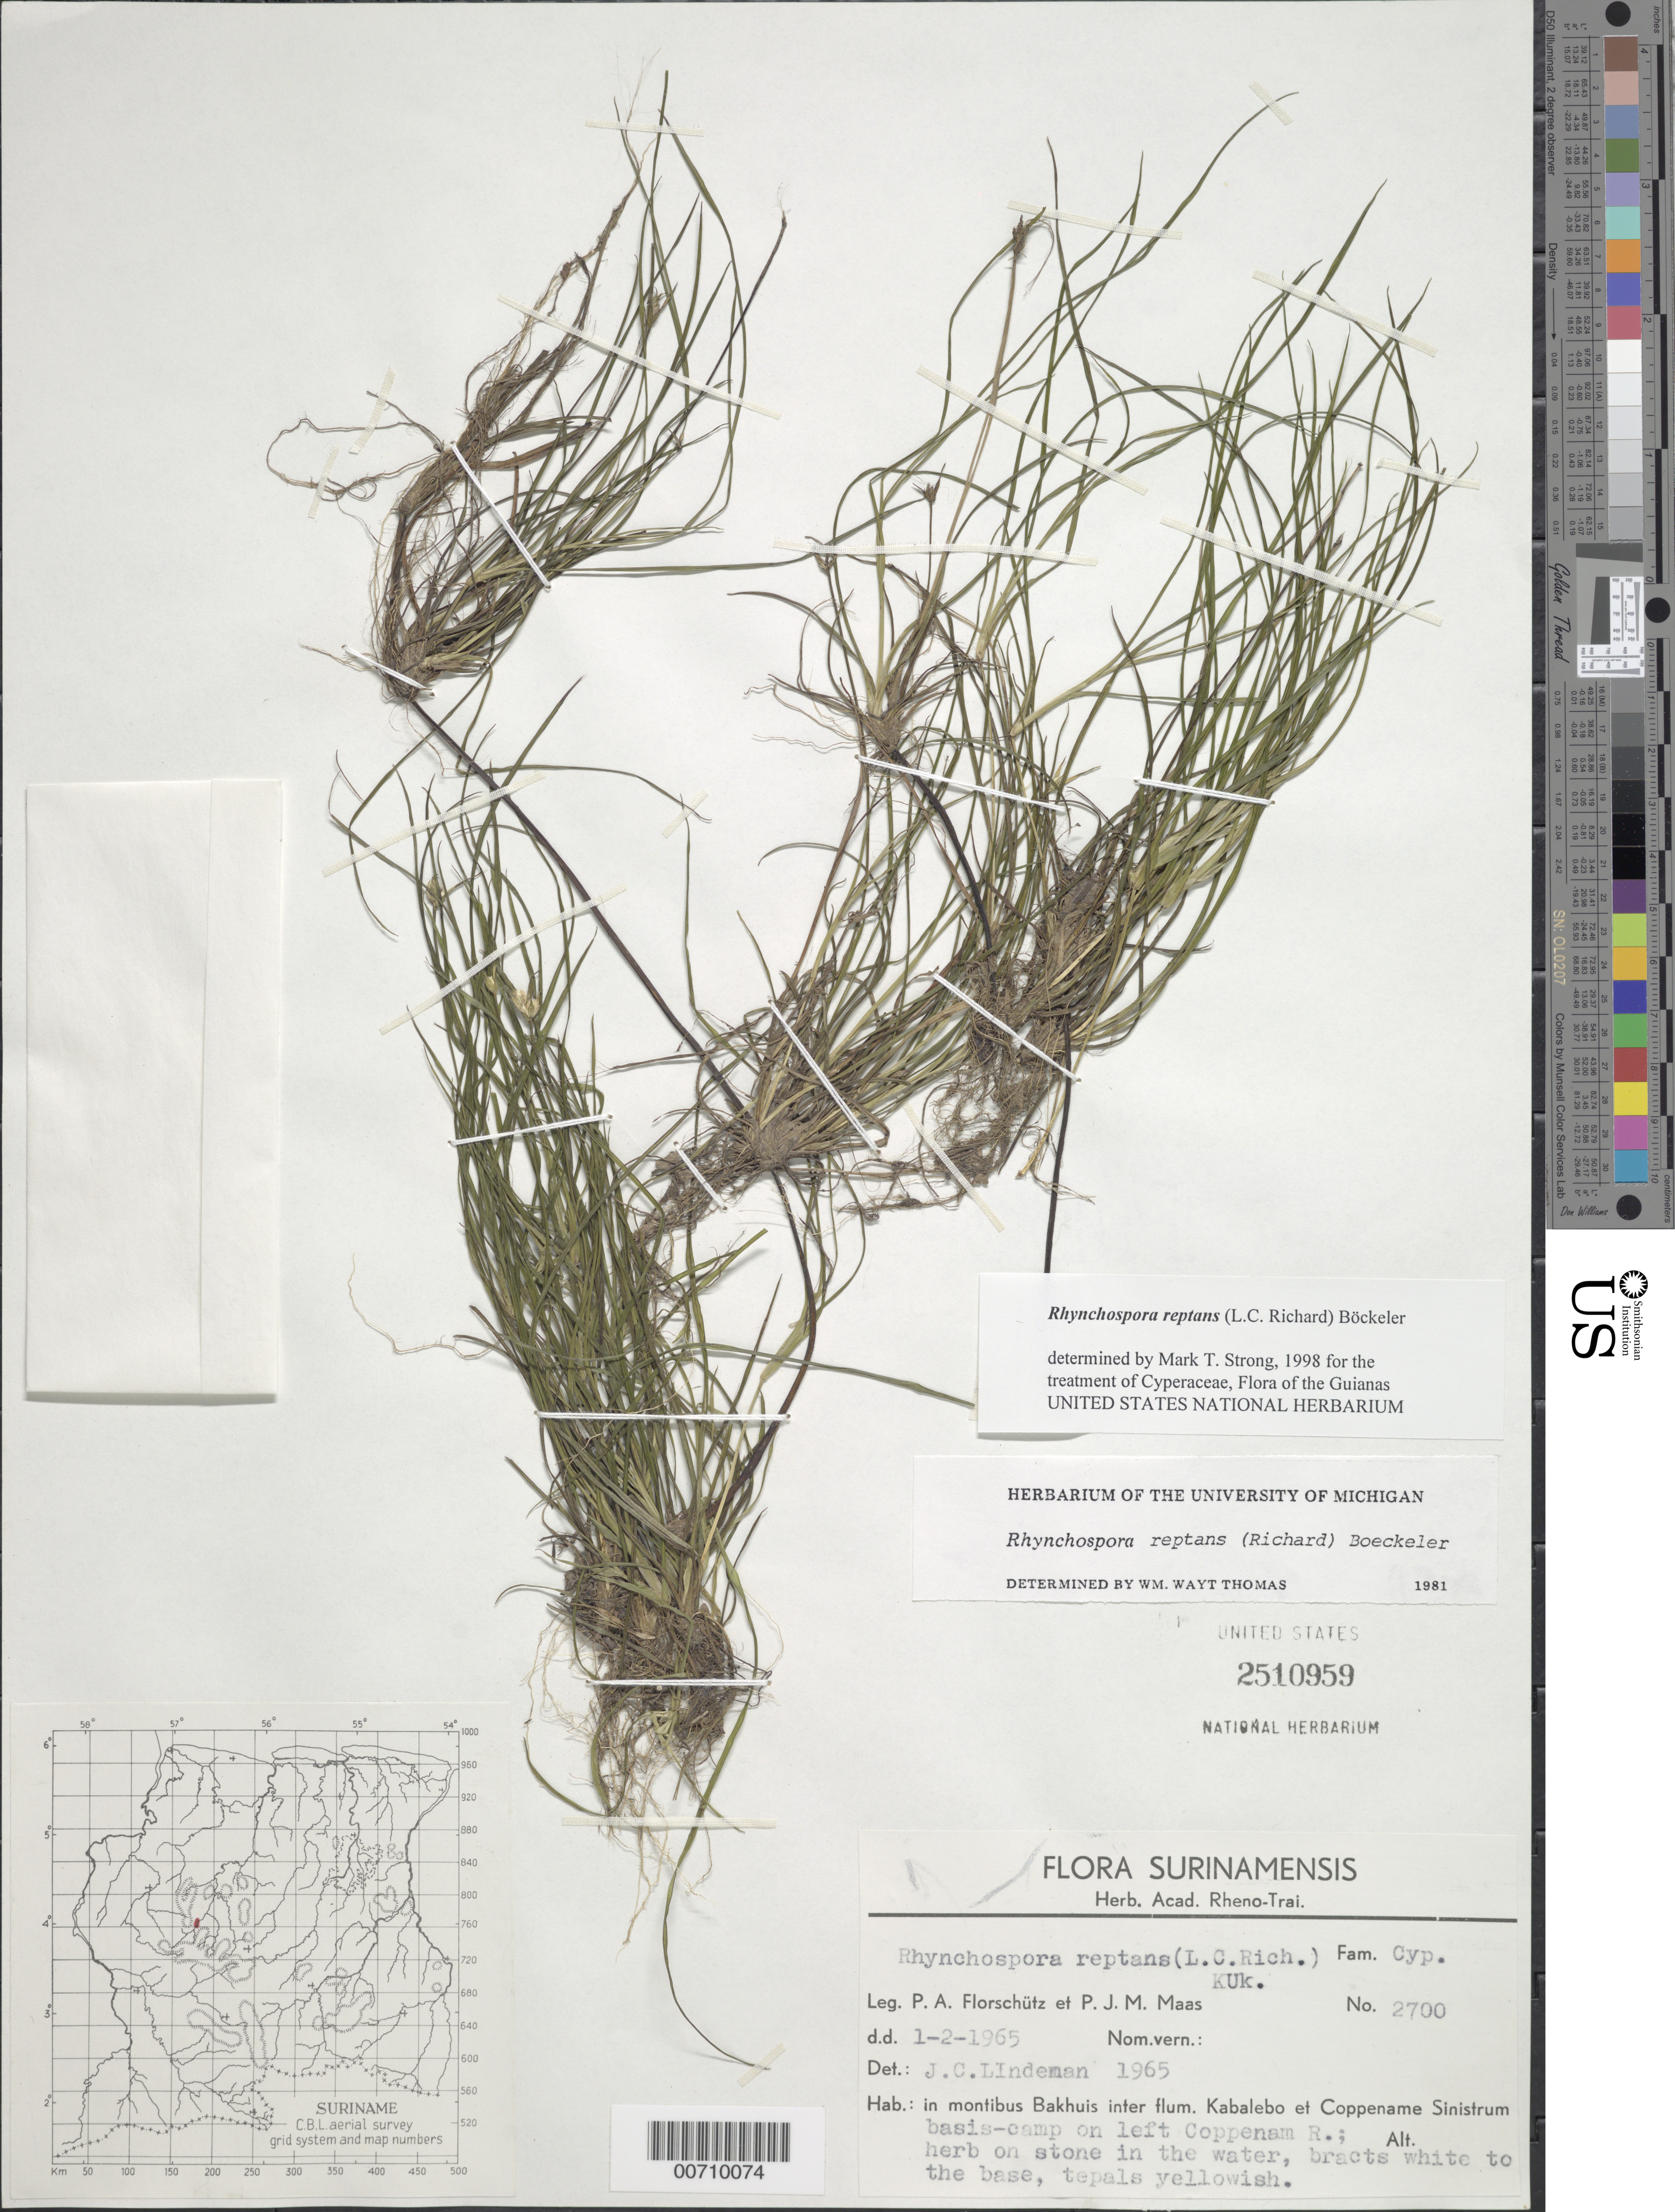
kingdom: Plantae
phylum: Tracheophyta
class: Liliopsida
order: Poales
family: Cyperaceae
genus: Rhynchospora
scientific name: Rhynchospora reptans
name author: (Rich.) Kük.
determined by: Strong, M. T., (US), Smithsonian Institution - National Museum of Natural History (UNITED STATES)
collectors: P. Florschütz & P. Maas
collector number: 2700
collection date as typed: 1-Feb-65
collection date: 1965-02-01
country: Suriname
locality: Mont Bakhuis, betw. Kabalebo & Coppename Sinistrum Rivers, base-camp on left Coppenam R.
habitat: On stone in the water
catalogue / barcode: US 2510959